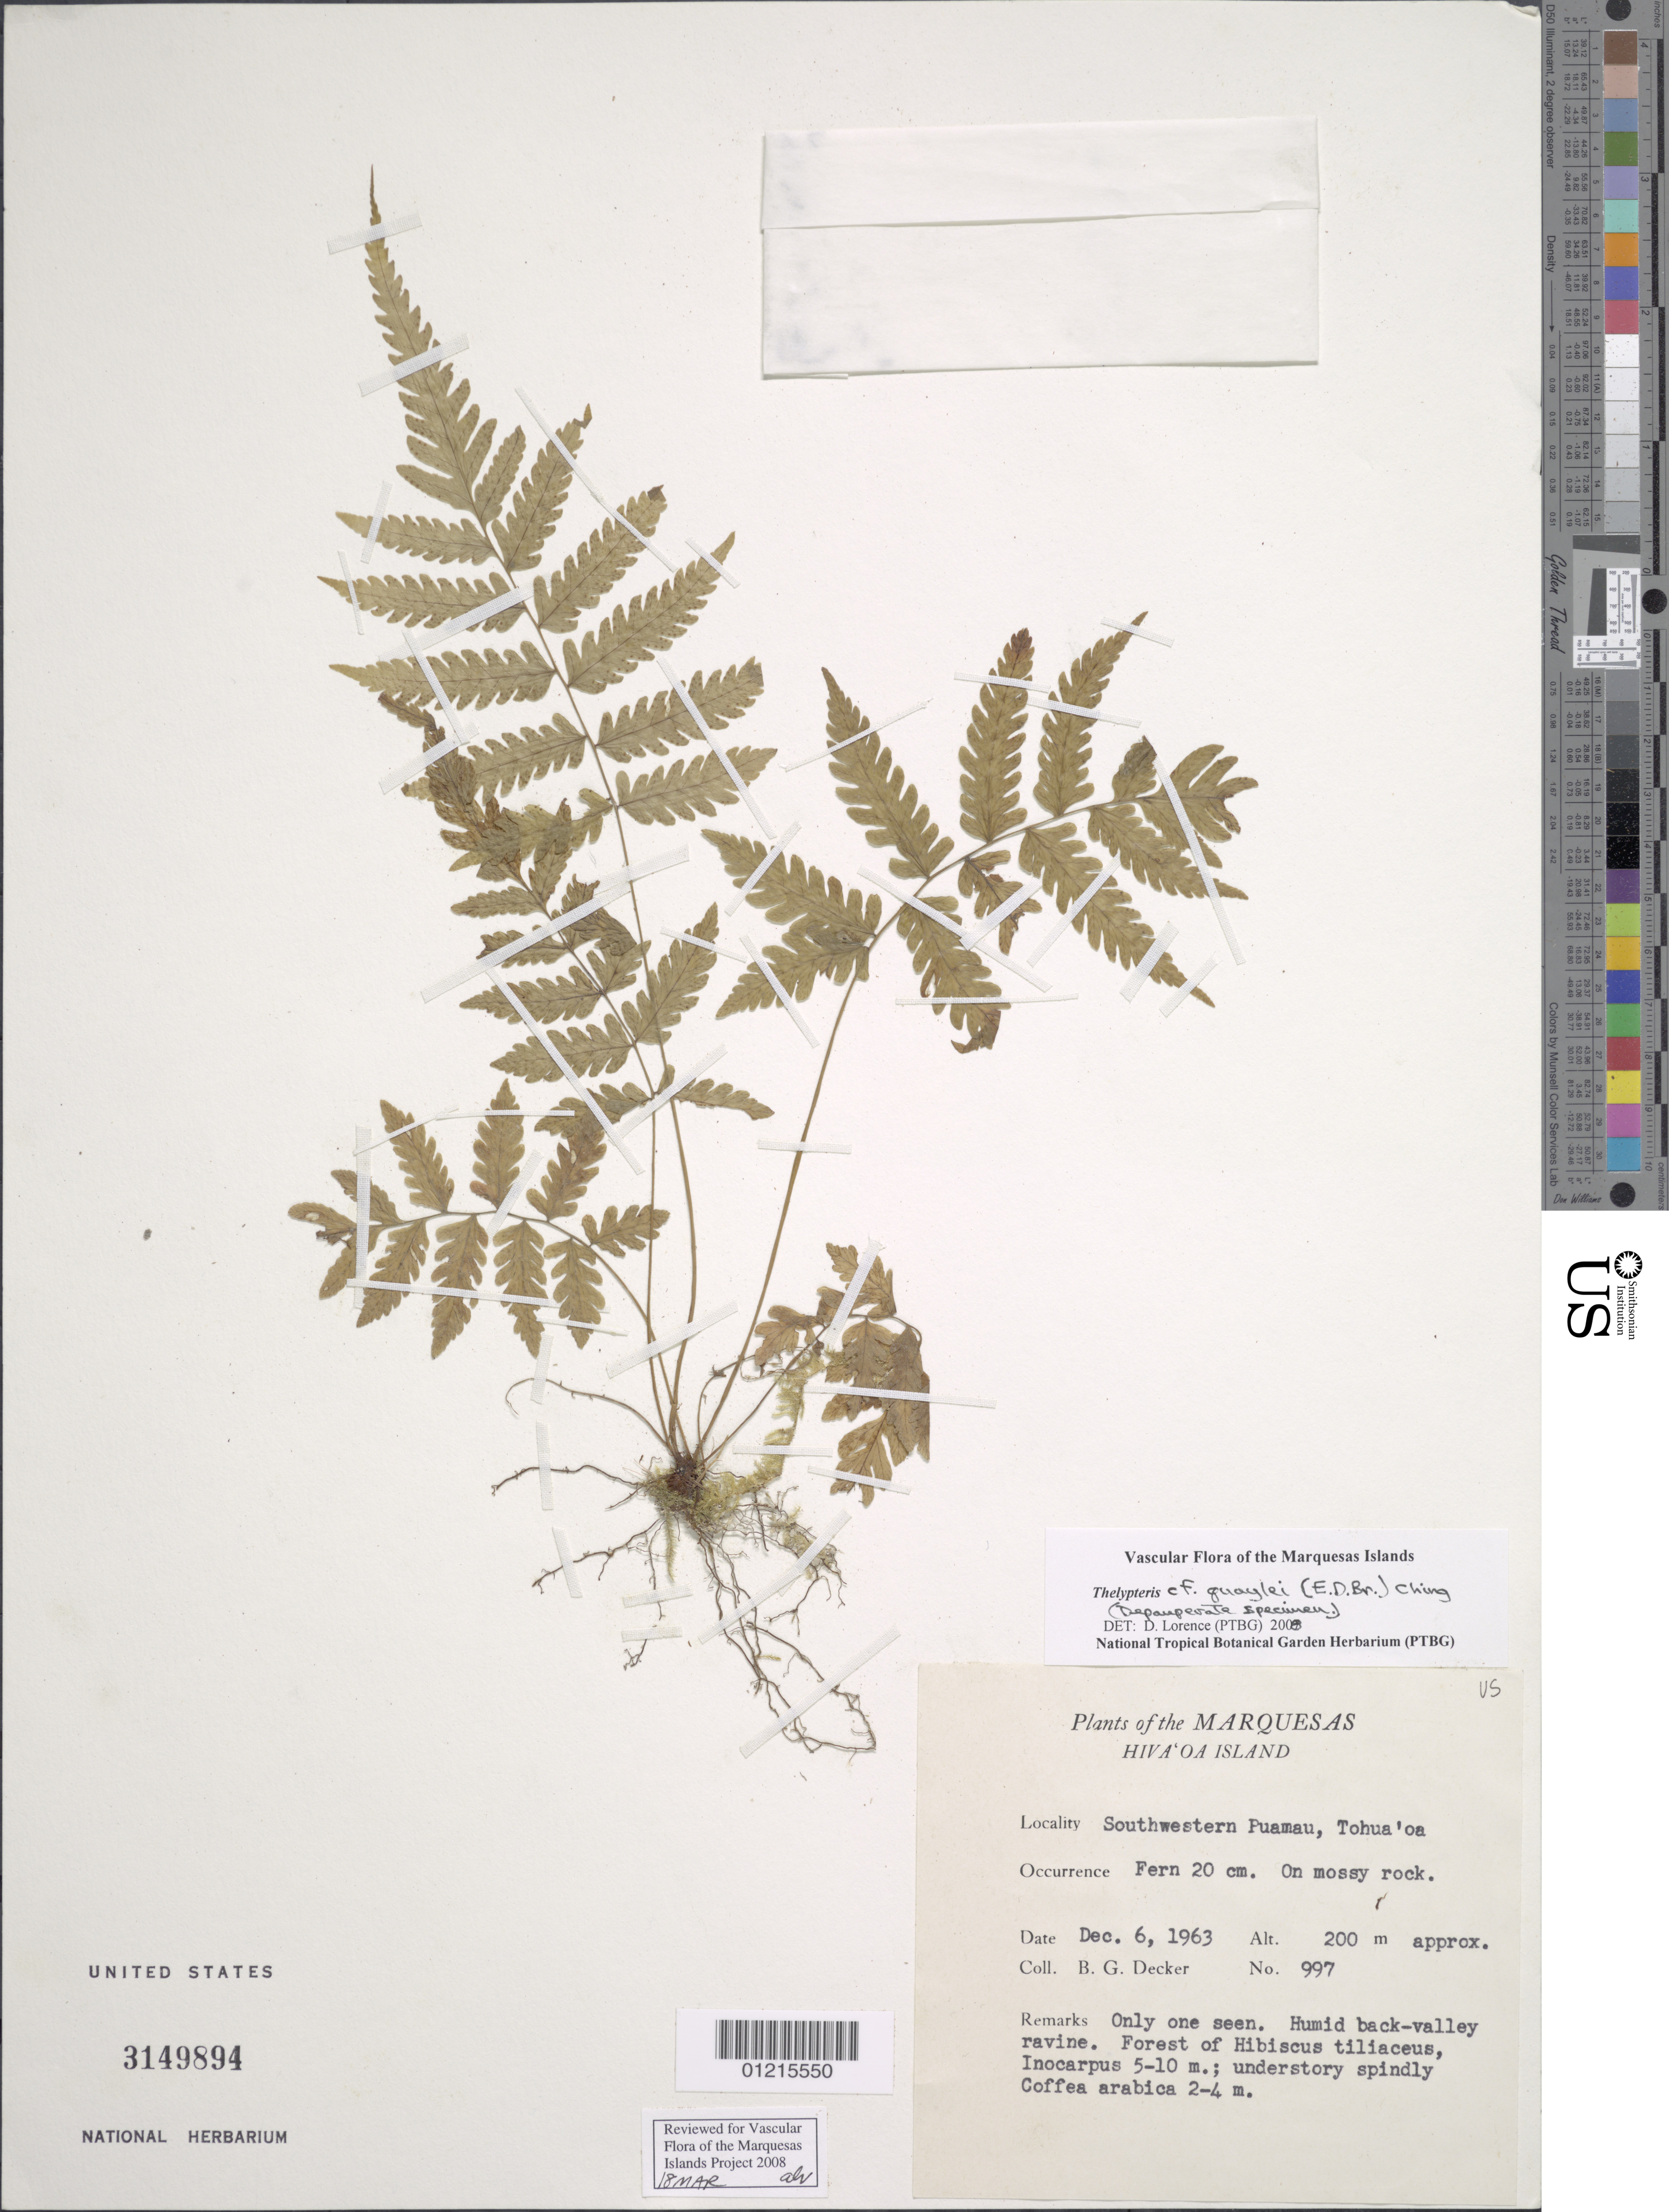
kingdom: Plantae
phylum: Tracheophyta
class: Polypodiopsida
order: Polypodiales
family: Thelypteridaceae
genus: Plesioneuron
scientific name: Plesioneuron marquesicum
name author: Holttum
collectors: B. G. Decker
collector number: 997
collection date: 1963-12-06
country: French Polynesia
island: Hiva Oa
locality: Southwestern Puamau, Tohua'oa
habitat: Only one seen, on mossy rock; humid back-valley ravine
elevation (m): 200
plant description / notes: Dave Lorence noted: depauperate specimen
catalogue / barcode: US 3149894